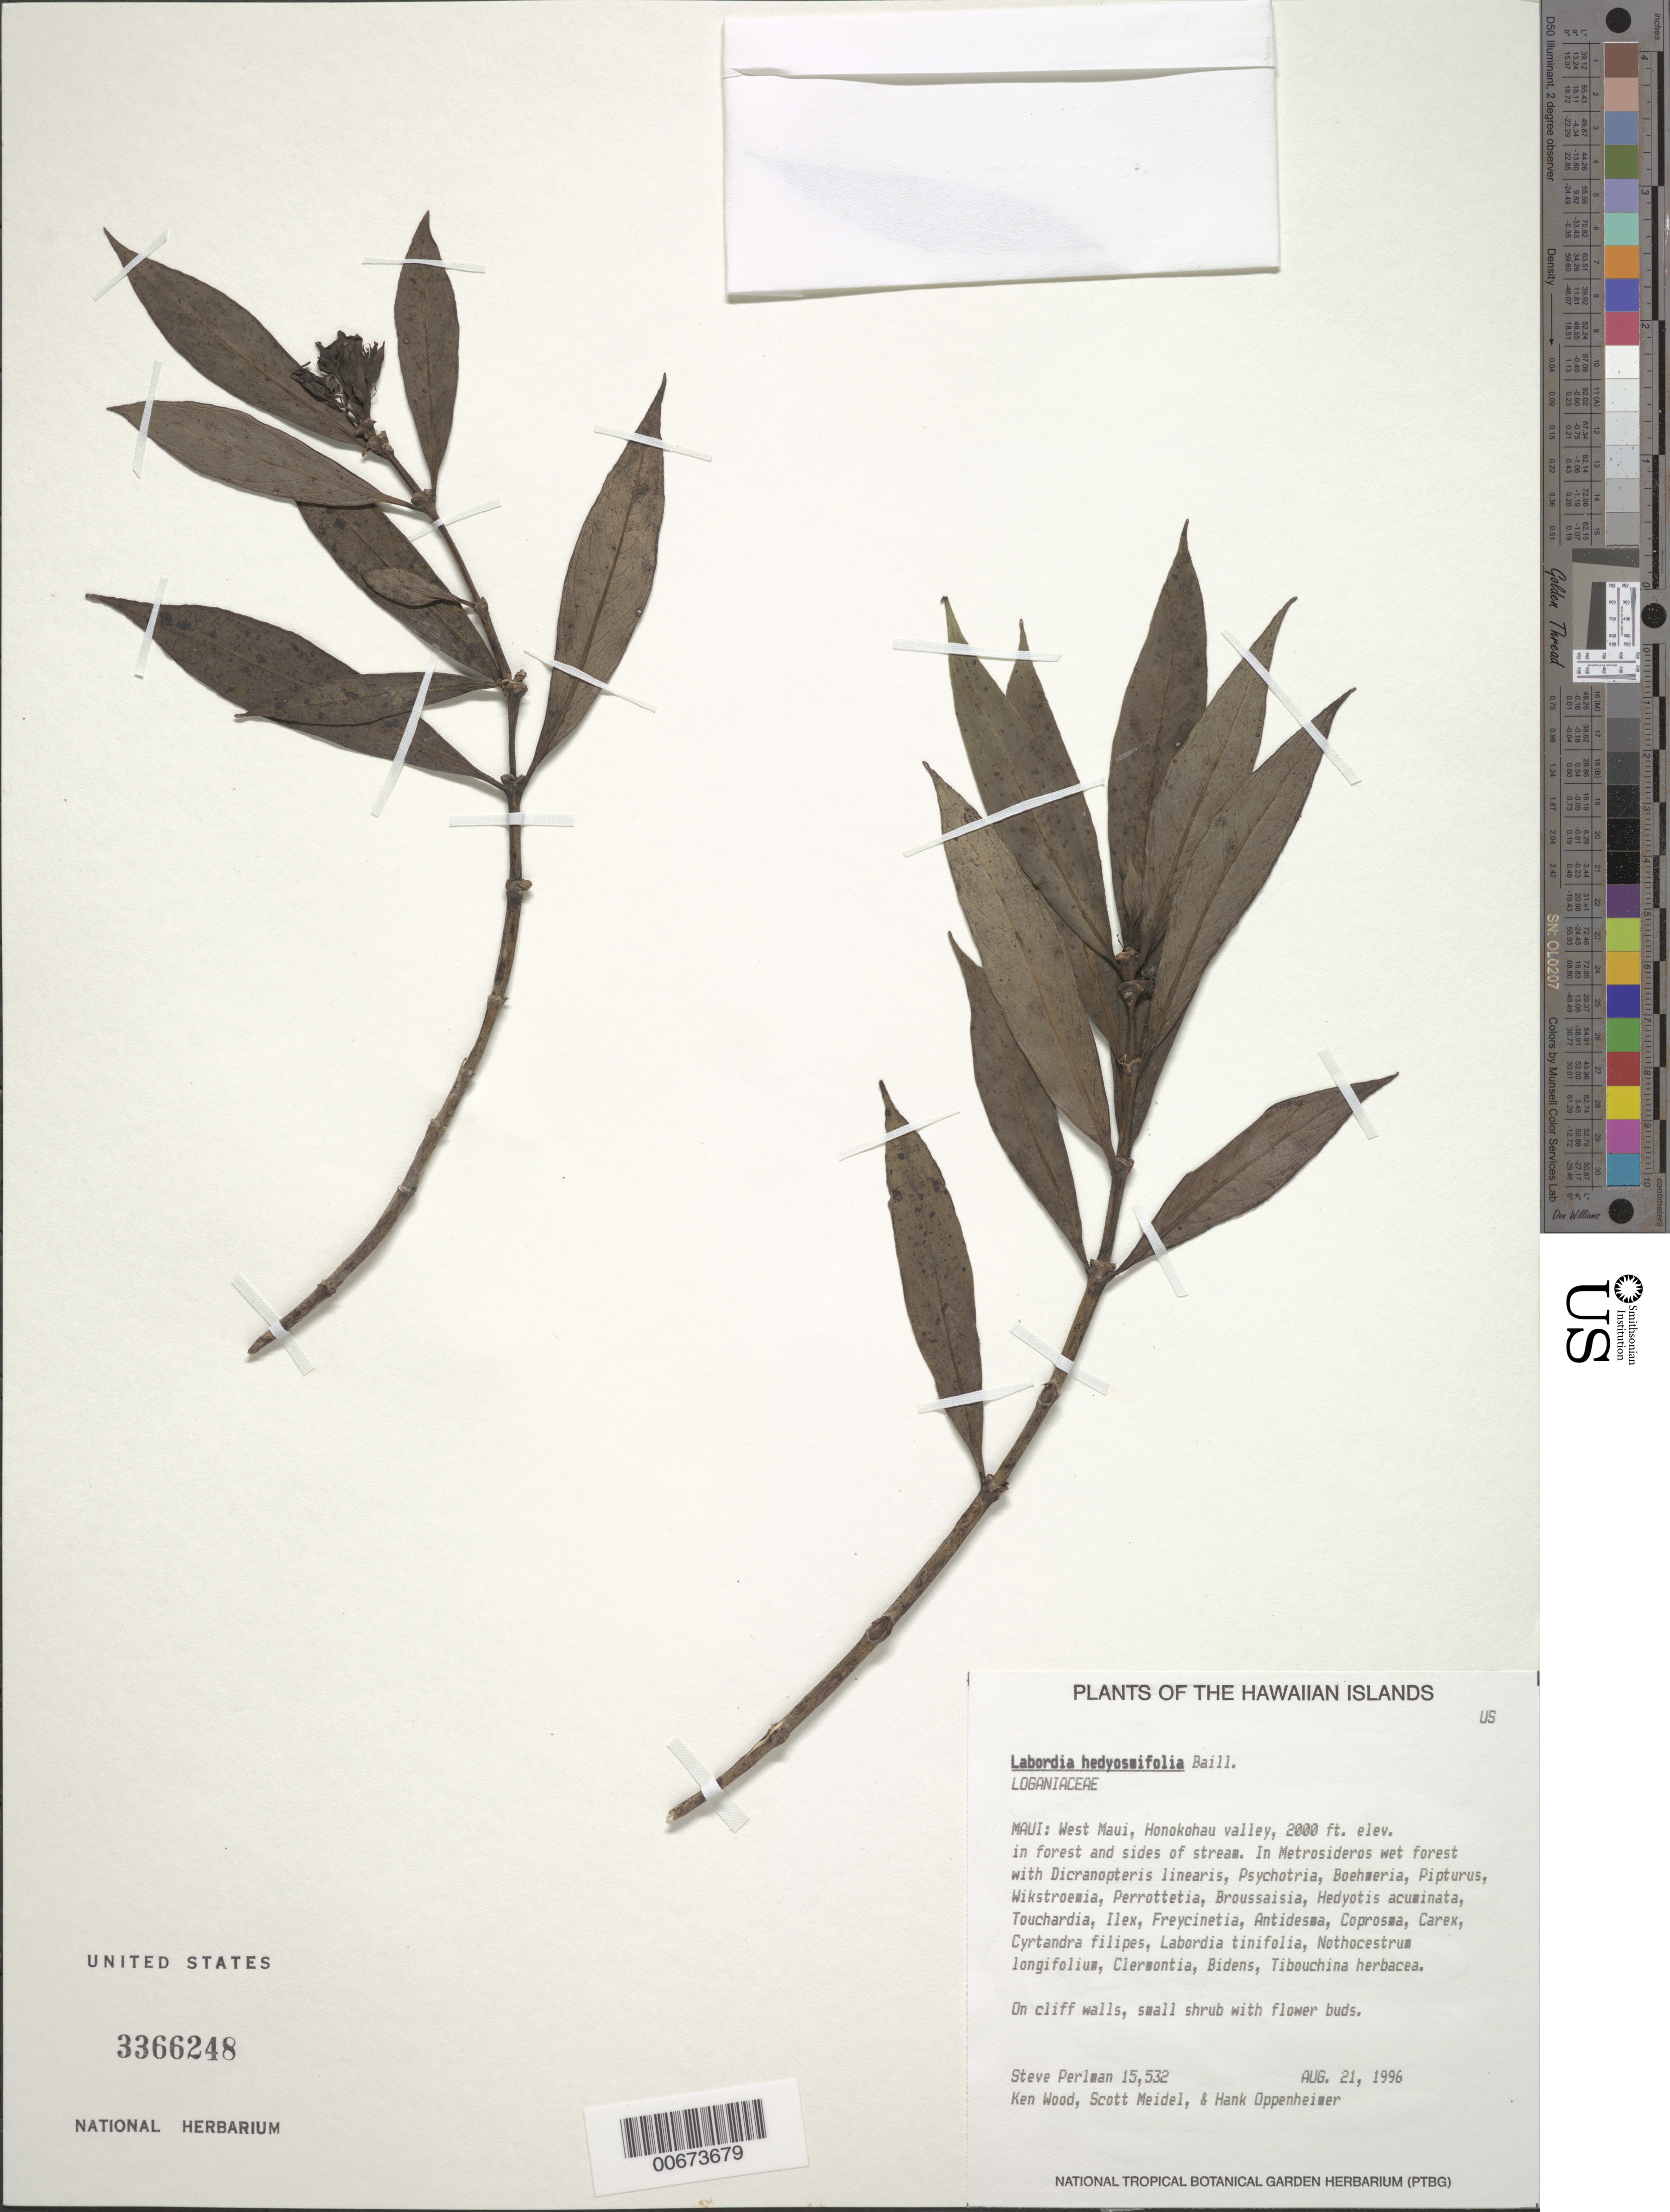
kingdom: Plantae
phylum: Tracheophyta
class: Magnoliopsida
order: Gentianales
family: Loganiaceae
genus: Geniostoma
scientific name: Geniostoma hedyosmifolium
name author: (Baill.) Byng & Christenh.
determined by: Wagner, W. L., (BOT), Smithsonian Institution - National Museum of Natural History (UNITED STATES)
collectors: S. P. Perlman, K. Wood, S. Meidel & H. Oppenheimer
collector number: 15532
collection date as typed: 21 Aug 1996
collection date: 1996-08-21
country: United States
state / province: Hawaii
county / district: Maui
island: Maui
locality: West Maui, Honokohau valley, in forest and sides of stream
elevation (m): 610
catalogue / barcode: US 3366248